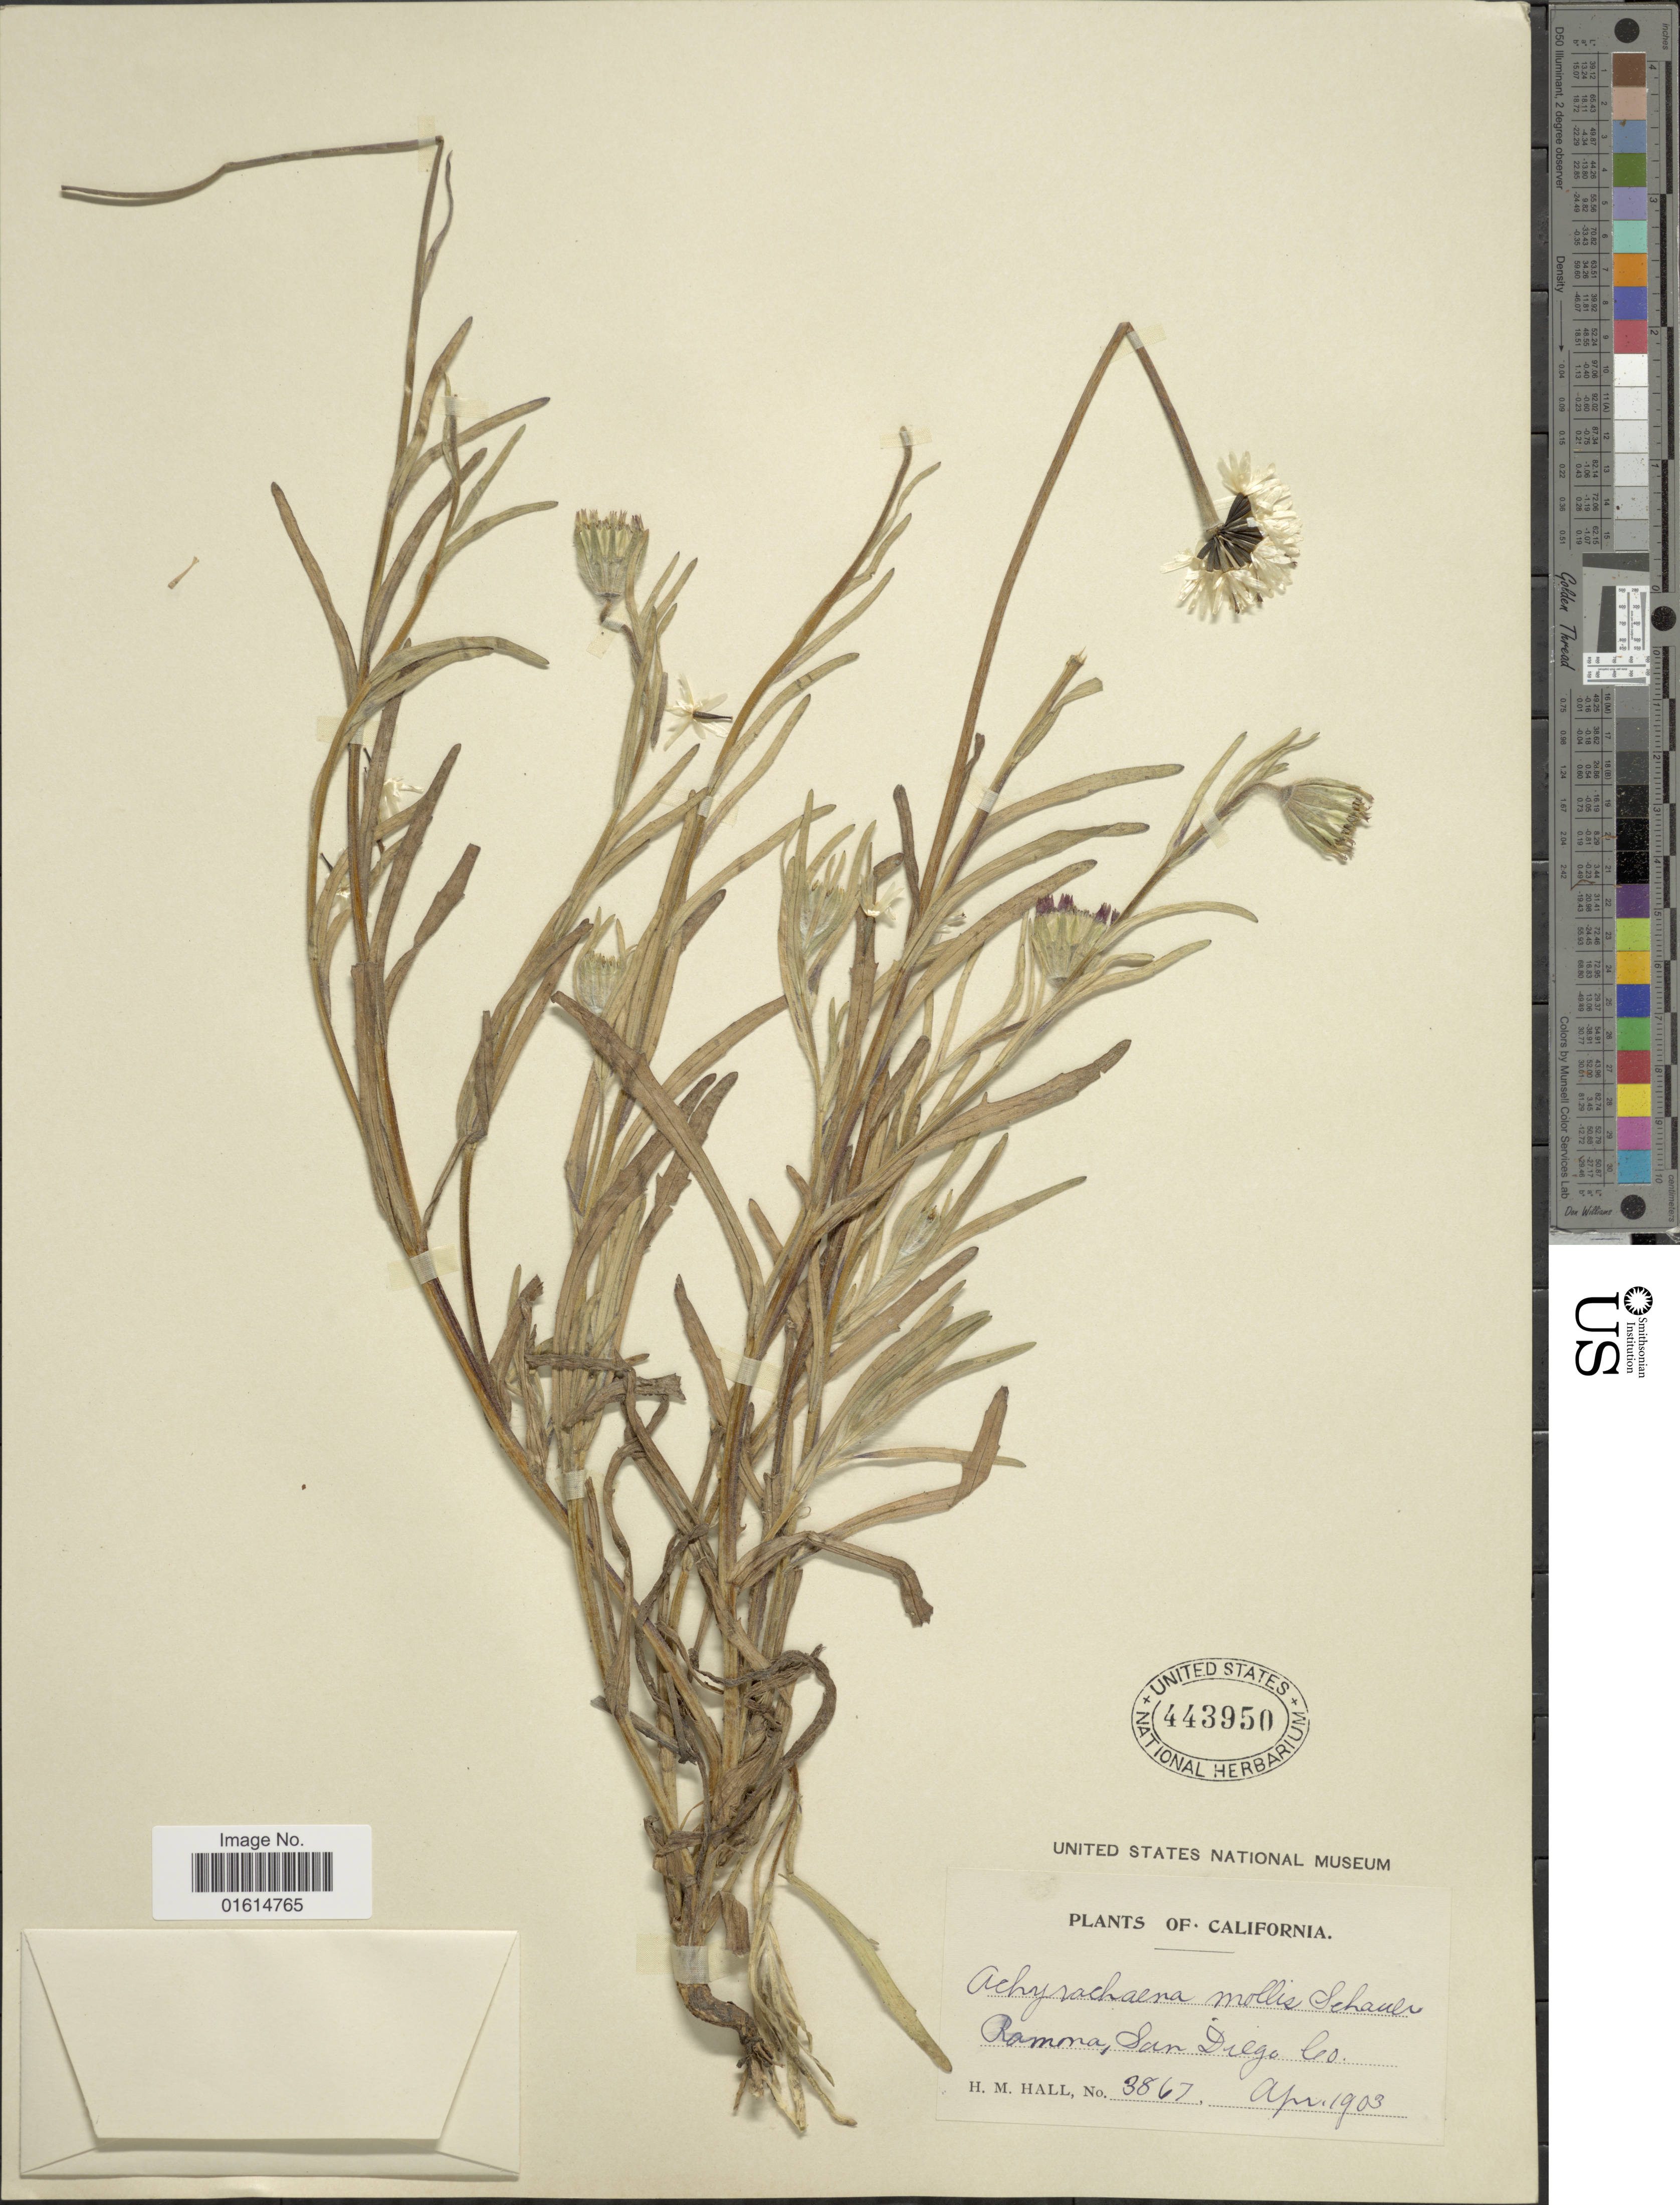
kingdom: Plantae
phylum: Tracheophyta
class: Magnoliopsida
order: Asterales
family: Asteraceae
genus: Achyrachaena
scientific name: Achyrachaena mollis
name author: Schauer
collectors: H. M. Hall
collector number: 3867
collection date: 1903-04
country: United States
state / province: California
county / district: San Diego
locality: Ramona, San Diego Co.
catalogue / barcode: US 443950